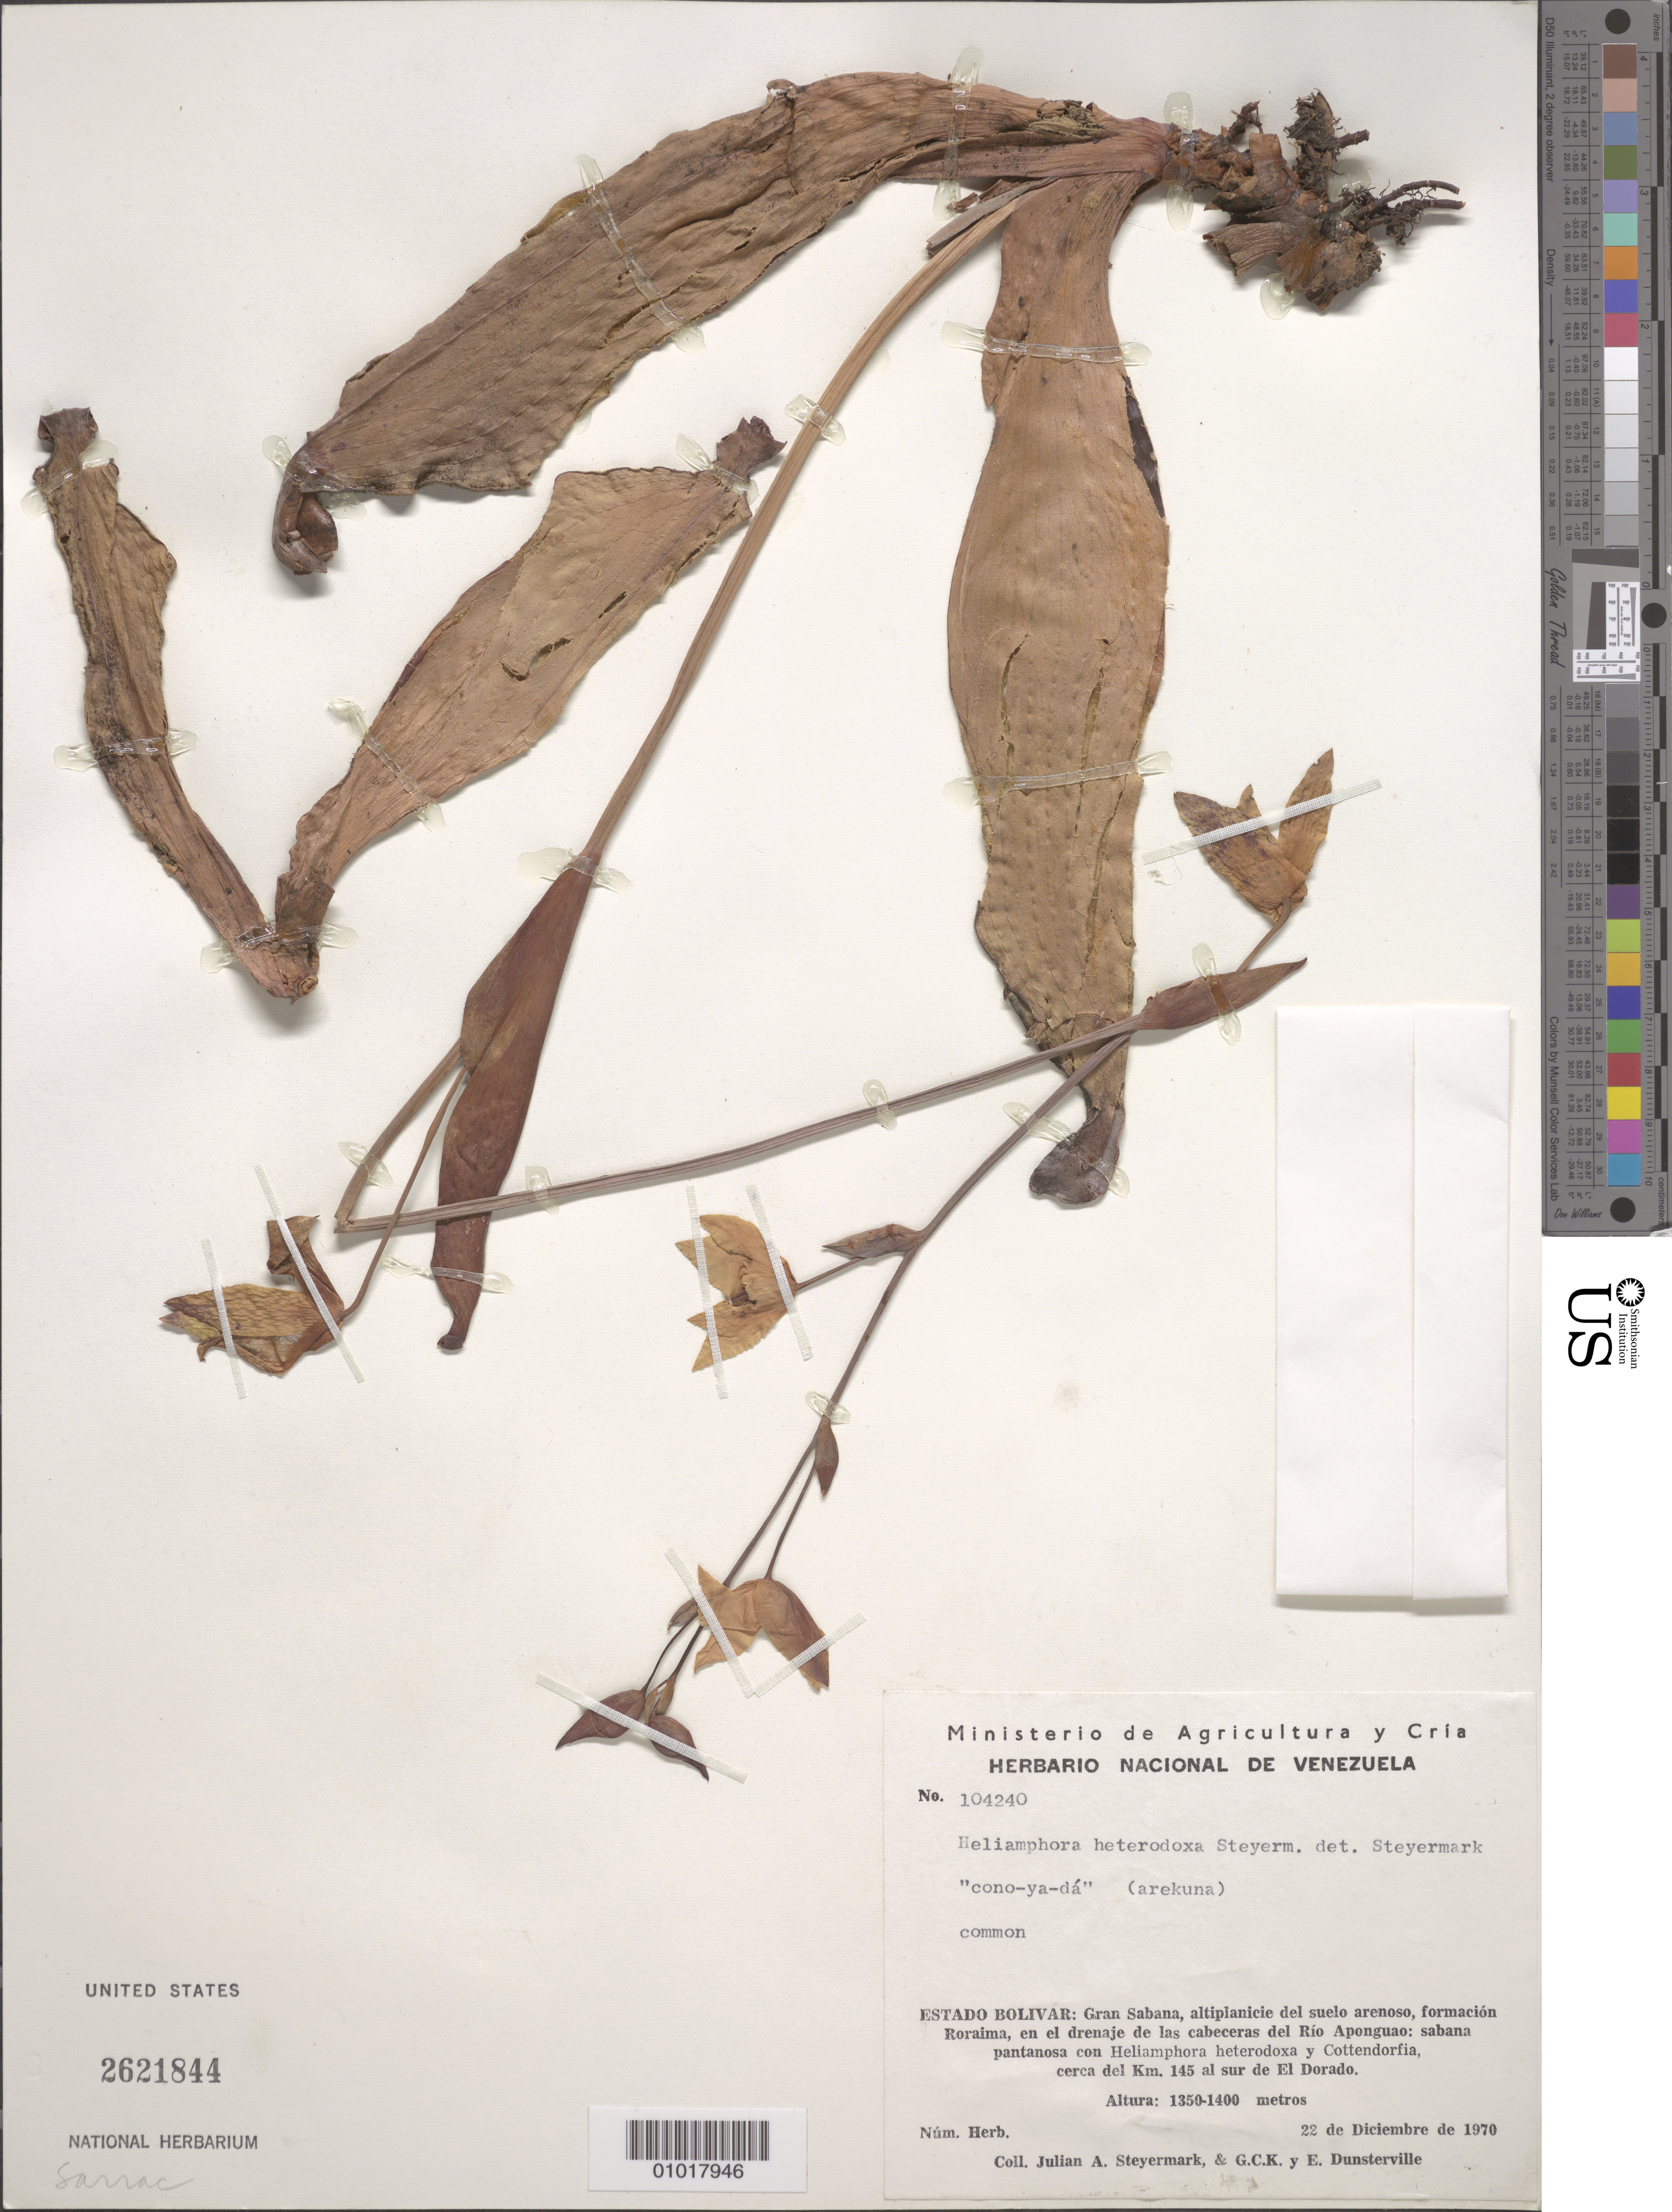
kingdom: Plantae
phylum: Tracheophyta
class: Magnoliopsida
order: Ericales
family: Sarraceniaceae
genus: Heliamphora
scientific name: Heliamphora heterodoxa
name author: Steyerm.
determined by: Steyermark, Julian A., (VEN)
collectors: J. Steyermark, G. C. K. Dunsterville & E. Dunsterville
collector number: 104240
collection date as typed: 22-Dec-70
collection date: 1970-12-22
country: Venezuela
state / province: Bolívar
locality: En el drenaje de las cabeceras del Rio Aponguao; cerca del Km. 145 al sur de El Dorado.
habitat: Gran sabana, altiplanicie del suelo arenoso, formacion Roramia; sabana pantanosa con Heliamphora heterodoxa y Cottendorfia.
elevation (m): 1350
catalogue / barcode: US 2621844